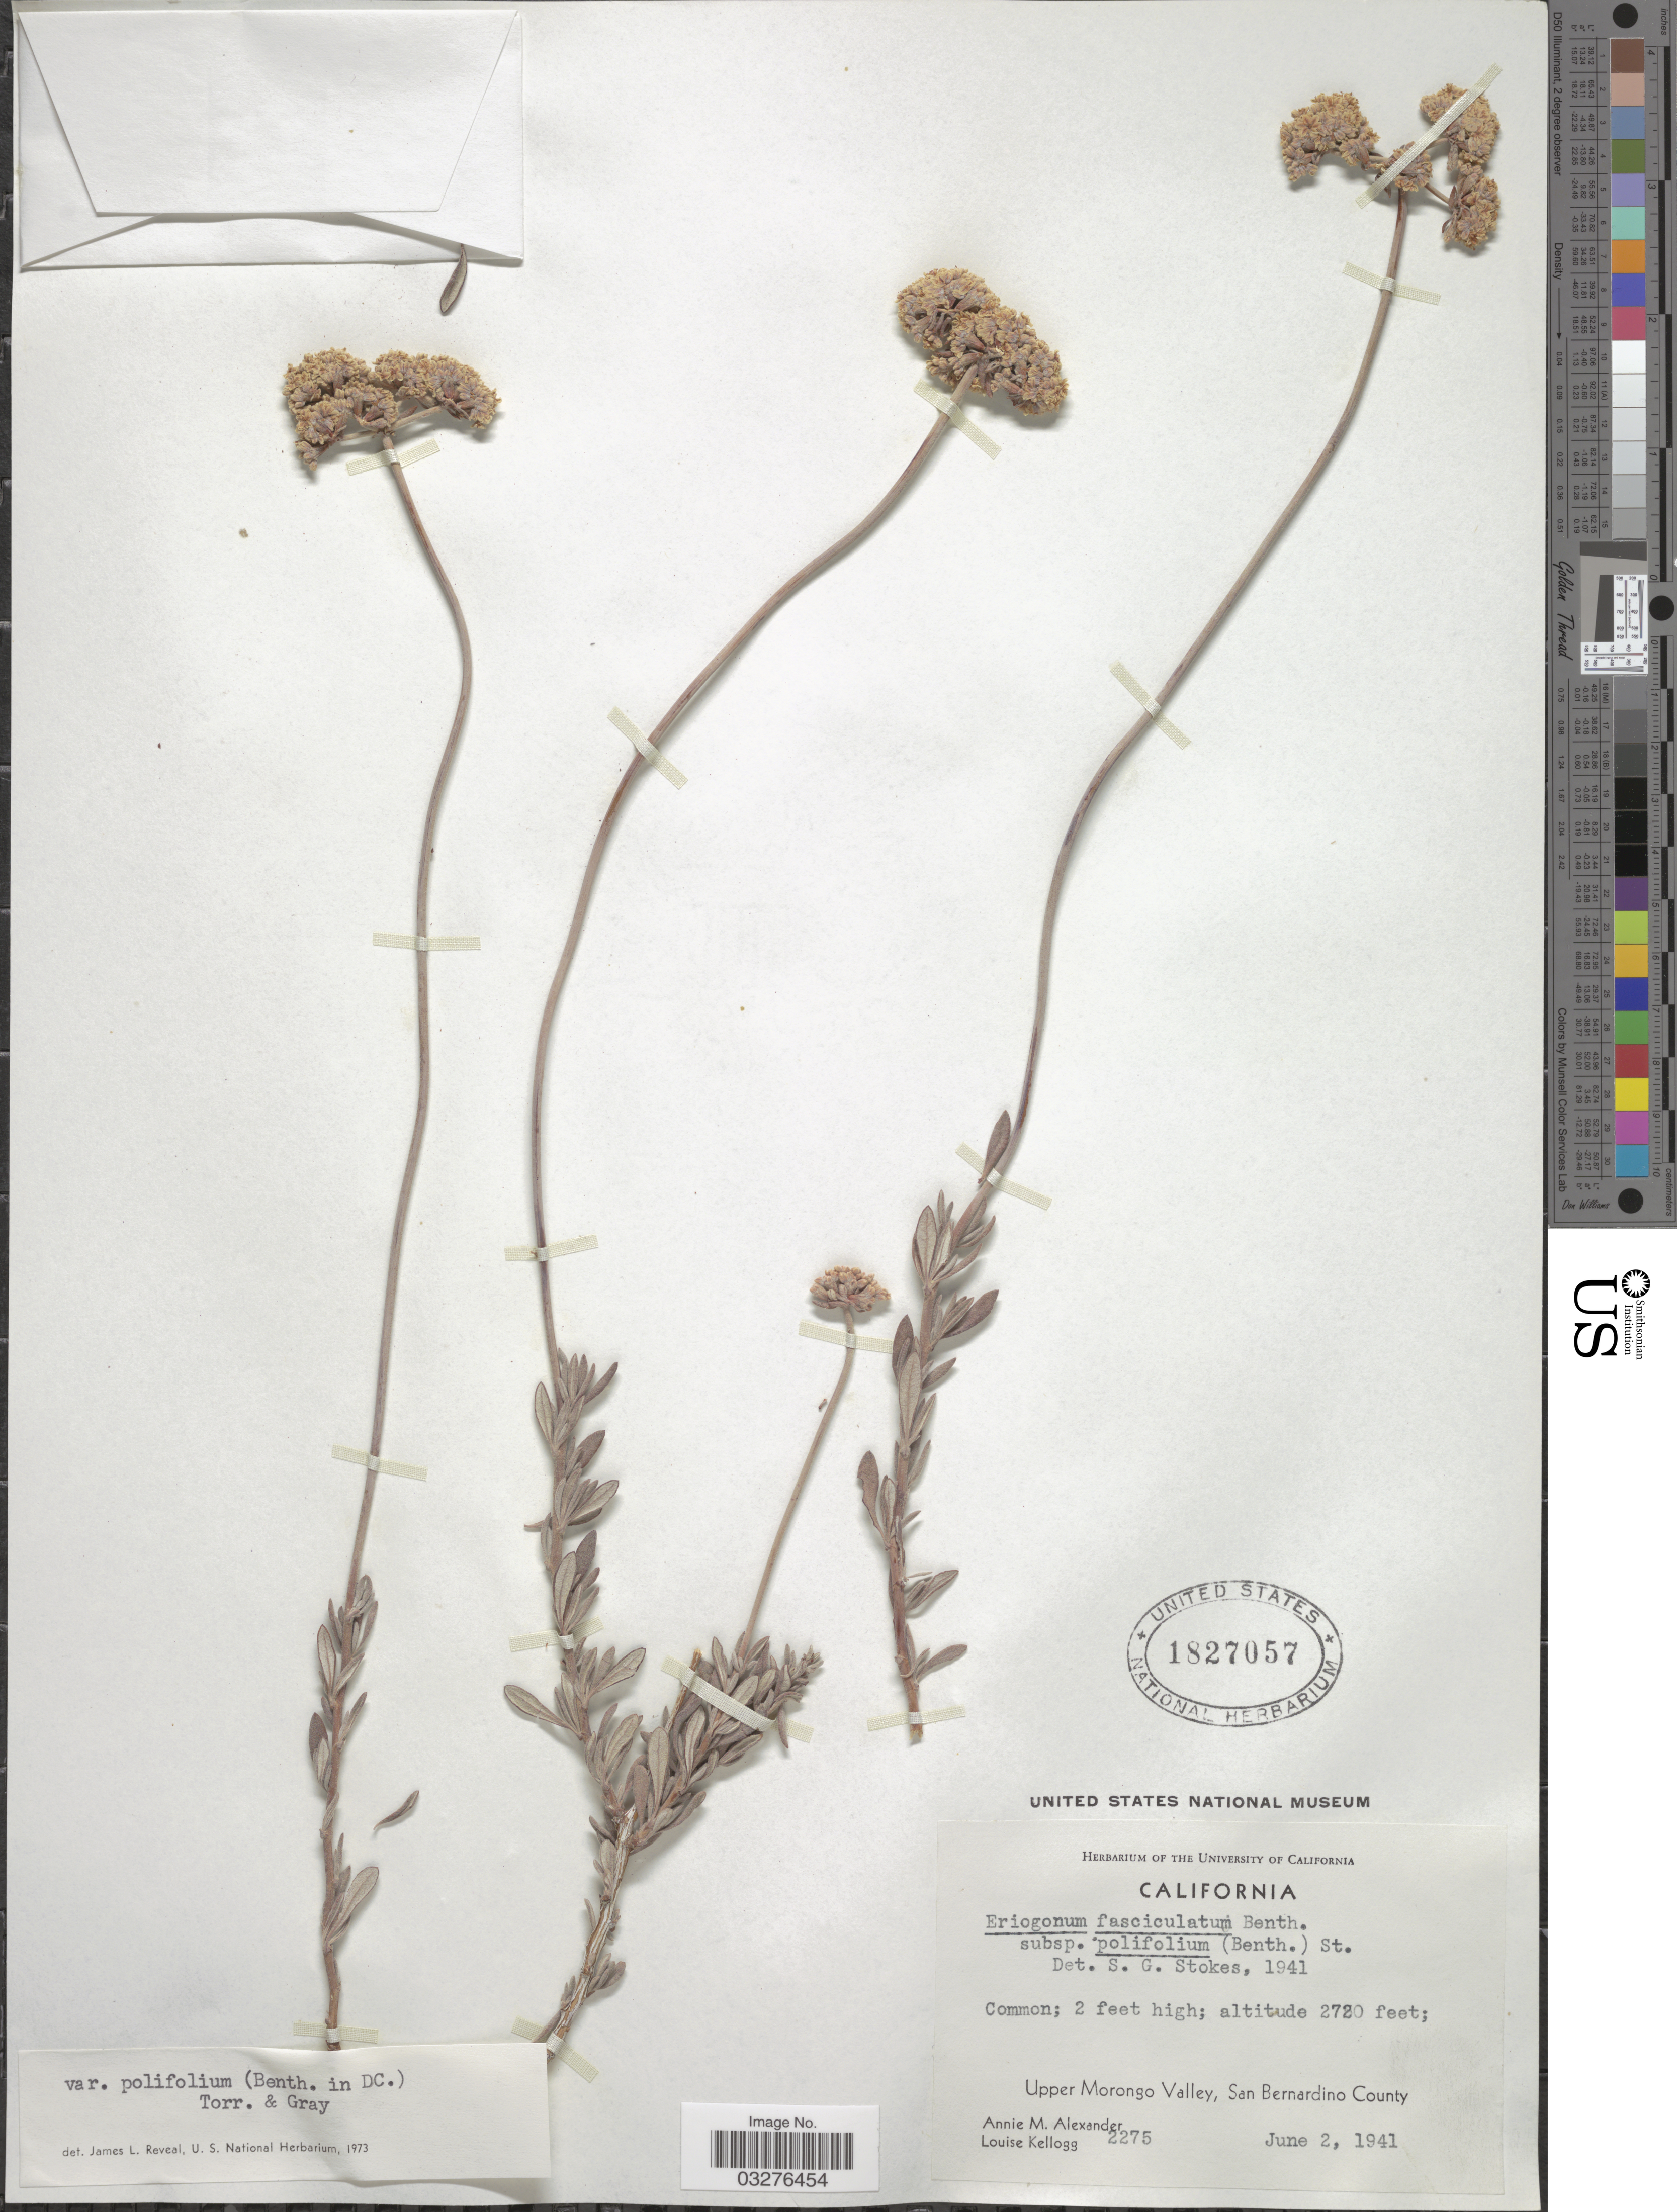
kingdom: Plantae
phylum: Tracheophyta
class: Magnoliopsida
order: Caryophyllales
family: Polygonaceae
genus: Eriogonum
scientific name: Eriogonum fasciculatum var. polifolium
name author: (Benth.) Torr. & A. Gray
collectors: A. M. Alexander & L. Kellogg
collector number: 2275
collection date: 1941-06-02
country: United States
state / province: California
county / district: San Bernardino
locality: Upper Morongo Valley, San Bernardino County.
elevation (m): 829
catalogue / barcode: US 1827057